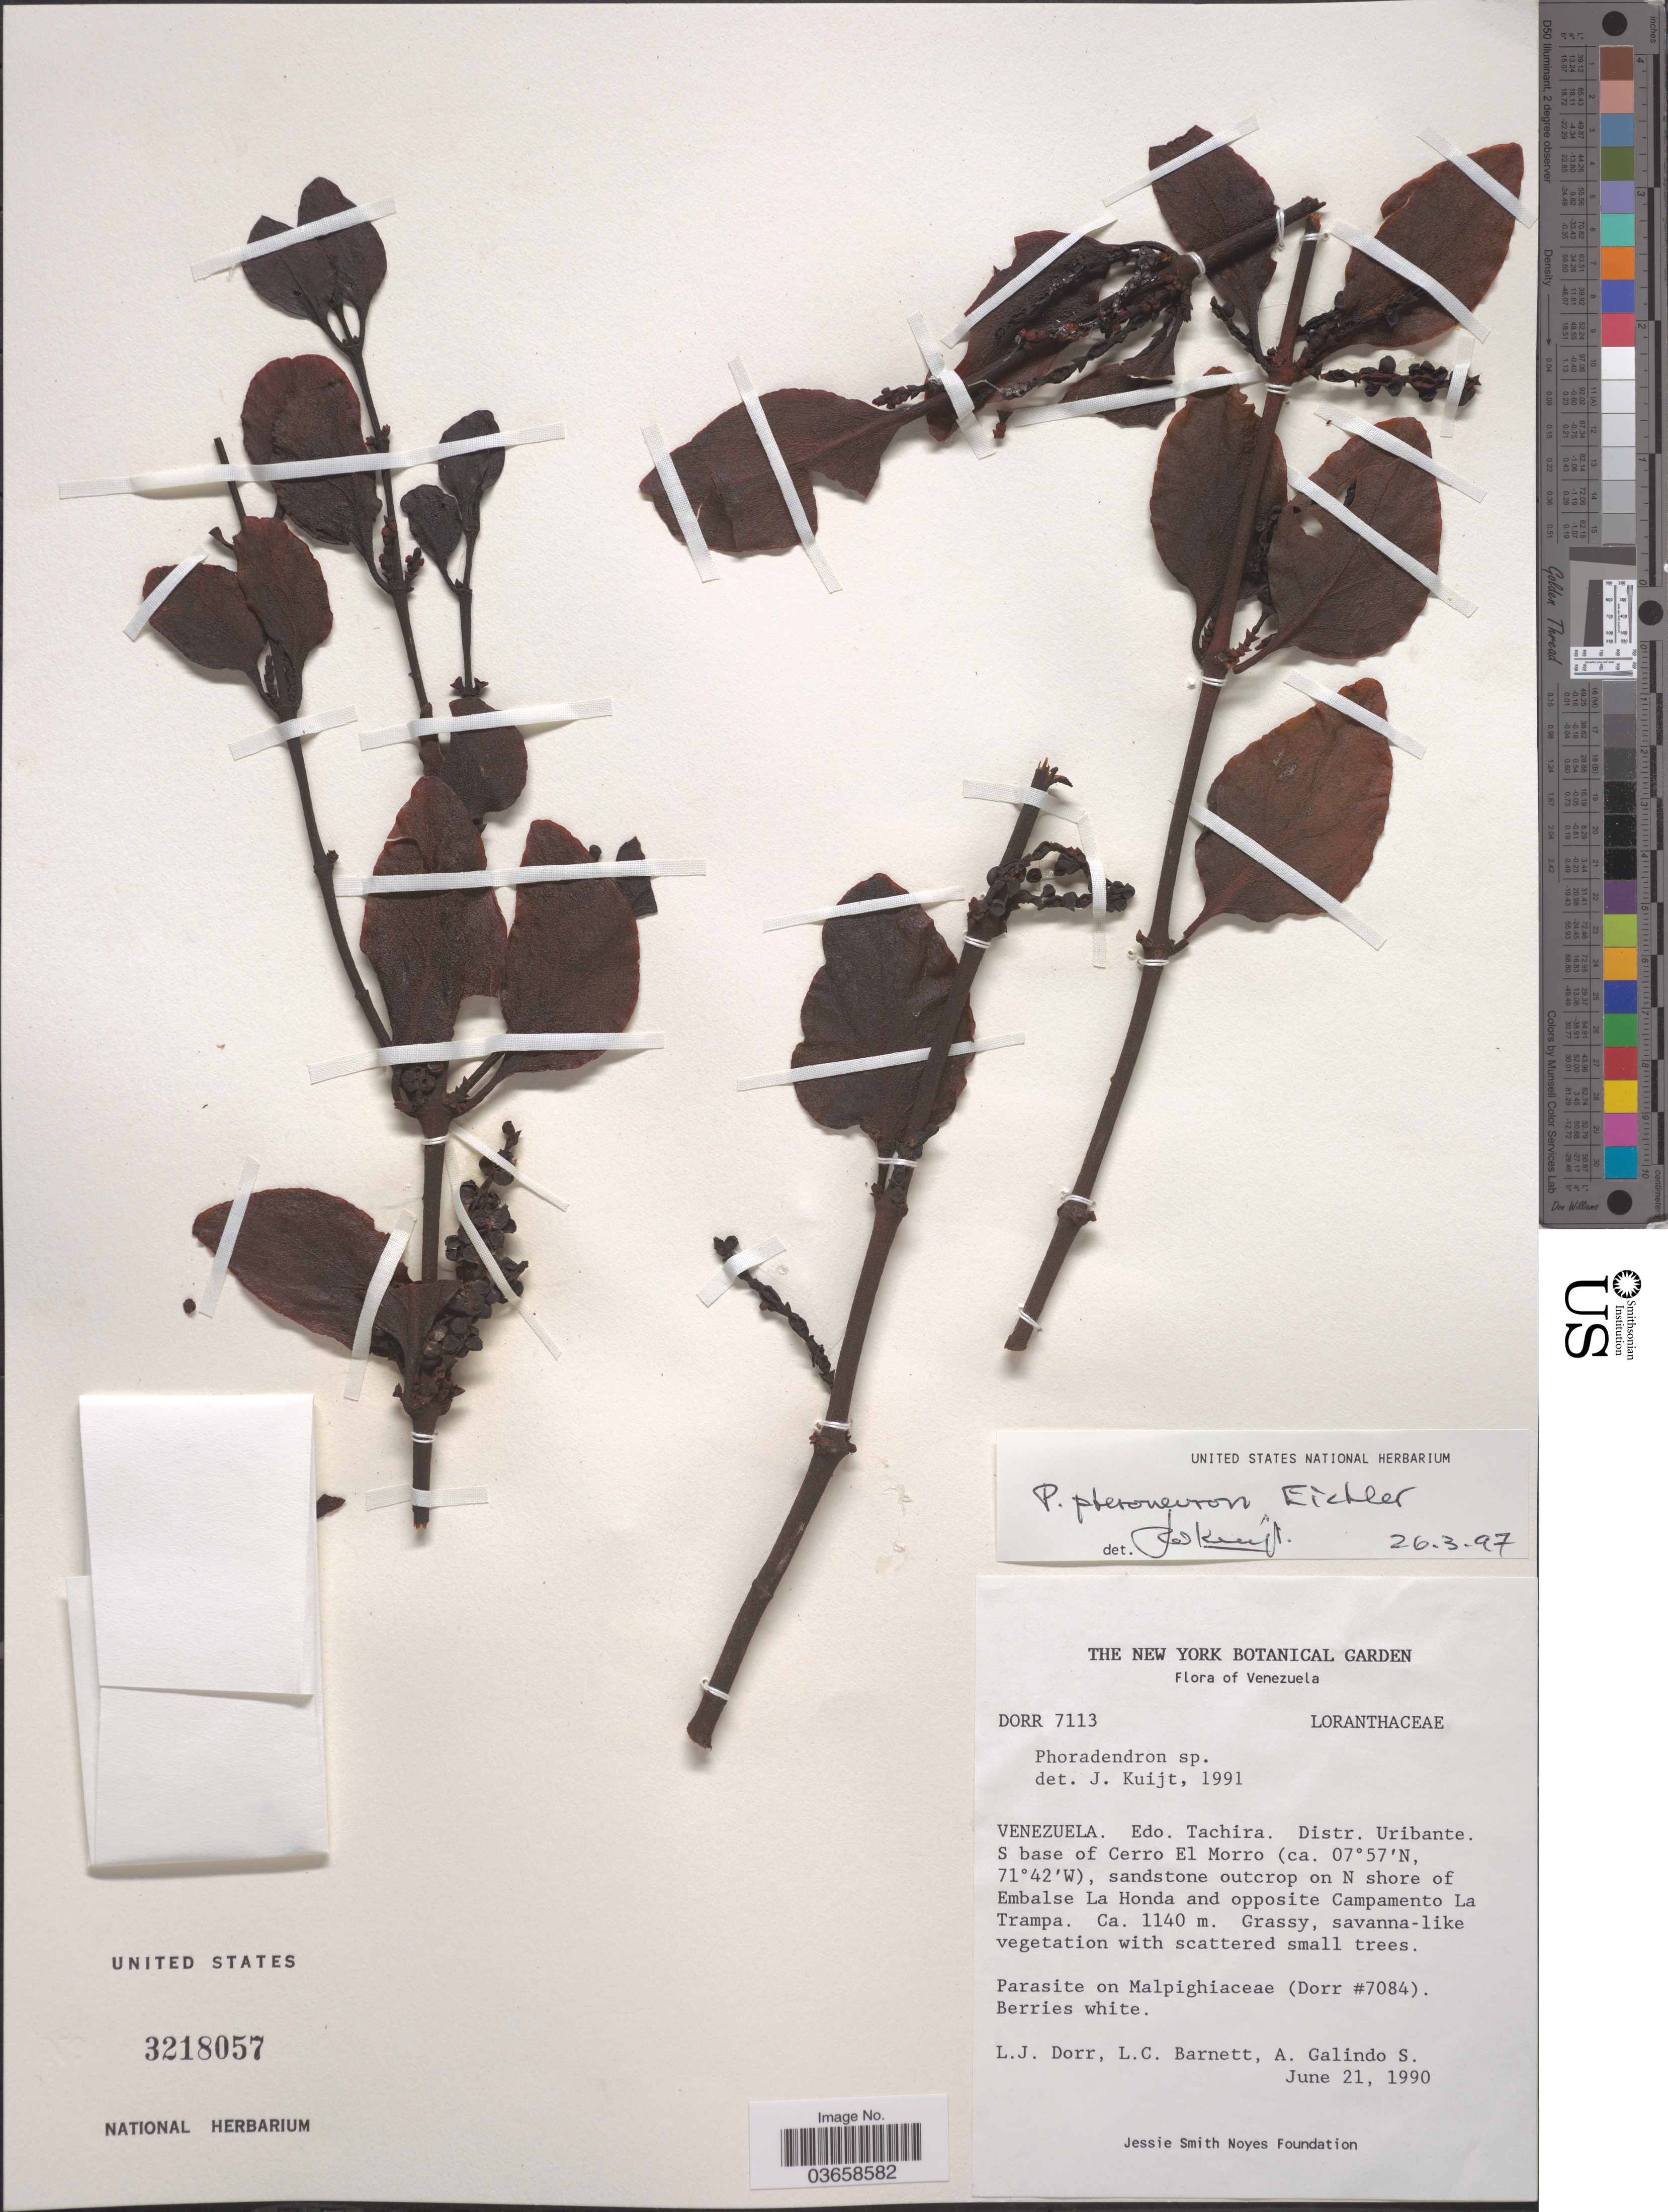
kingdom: Plantae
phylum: Tracheophyta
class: Magnoliopsida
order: Santalales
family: Viscaceae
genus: Phoradendron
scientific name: Phoradendron racemosum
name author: (Aubl.) Krug & Urb.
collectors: L. J. Dorr, L. C. Barnett & A. Galindo S.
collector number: DORR7113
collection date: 1990-06-21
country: Venezuela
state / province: Táchira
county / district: Uribante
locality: S base of Cerro El Morro, N shore of Embalse La Honda opposite Campamento La Trampa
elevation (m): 1140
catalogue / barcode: US 3218057